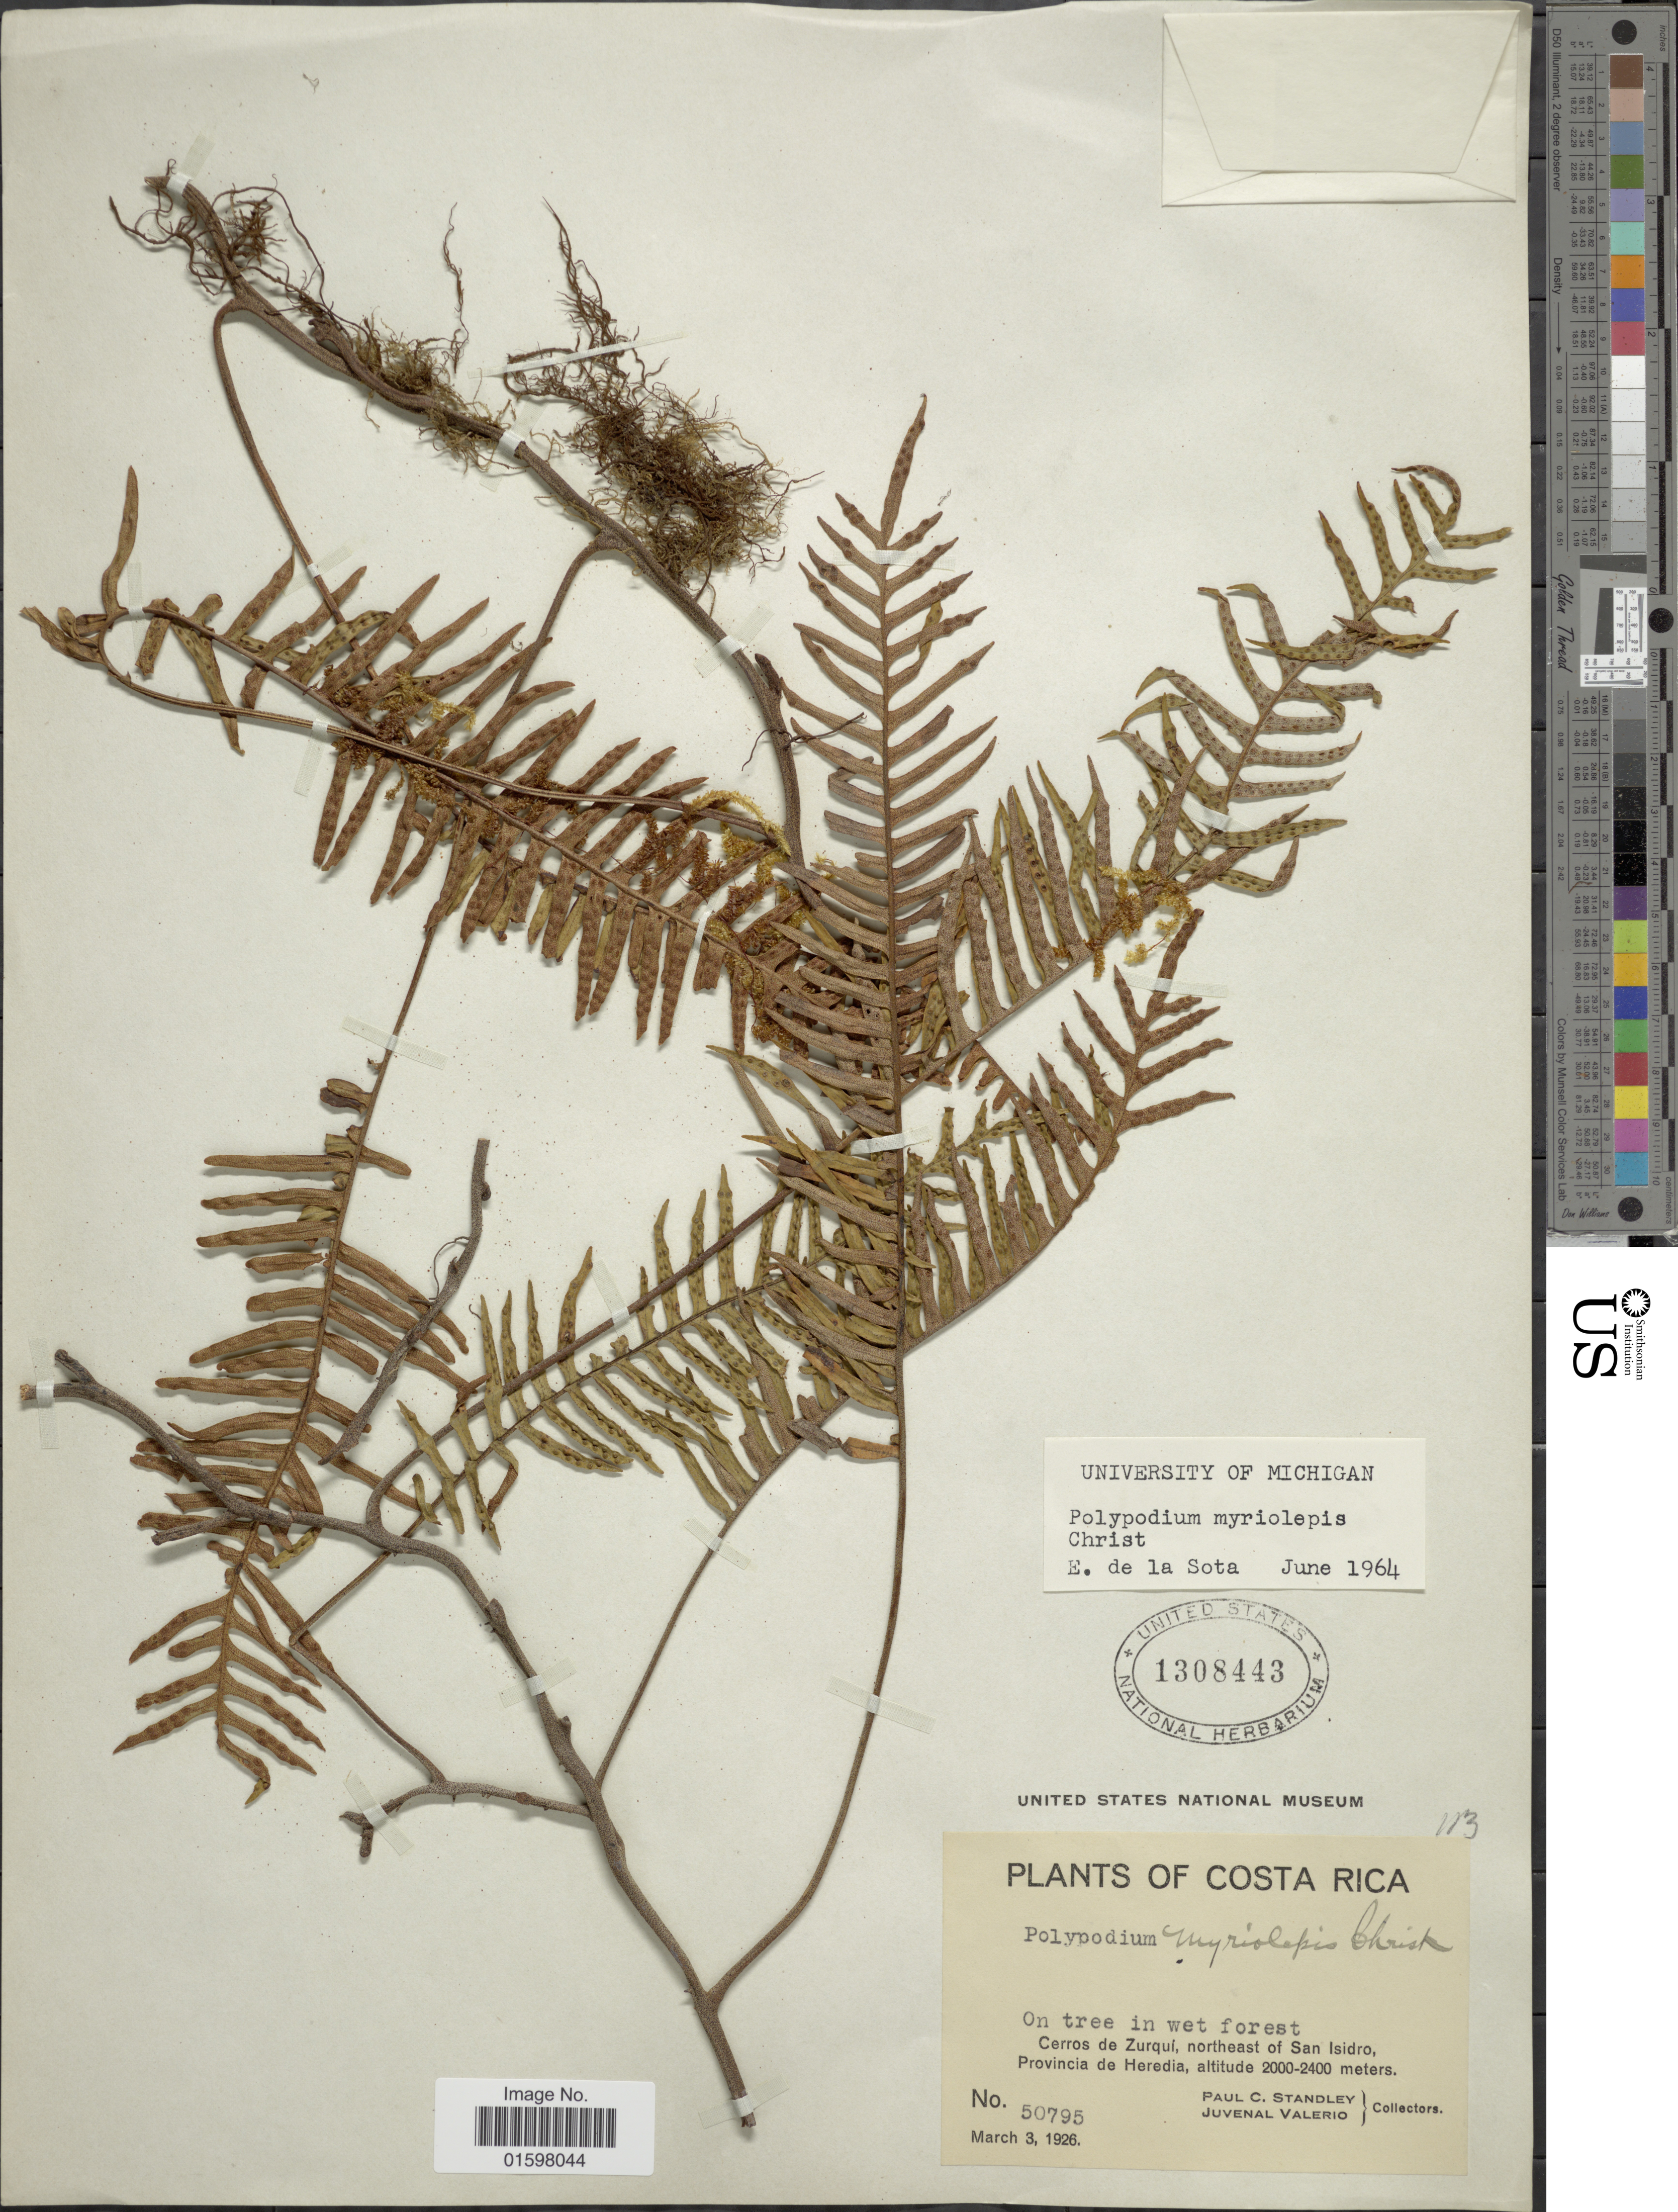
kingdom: Plantae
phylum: Tracheophyta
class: Polypodiopsida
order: Polypodiales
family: Polypodiaceae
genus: Pleopeltis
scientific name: Pleopeltis myriolepis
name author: (Christ) A.R. Sm. & Tejero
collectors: P. C. Standley & J. Valerio R.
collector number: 50795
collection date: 1926-03-03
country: Costa Rica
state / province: Heredia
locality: Cero de Zurquí, northeast of San Isidro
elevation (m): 2000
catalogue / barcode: US 1308443